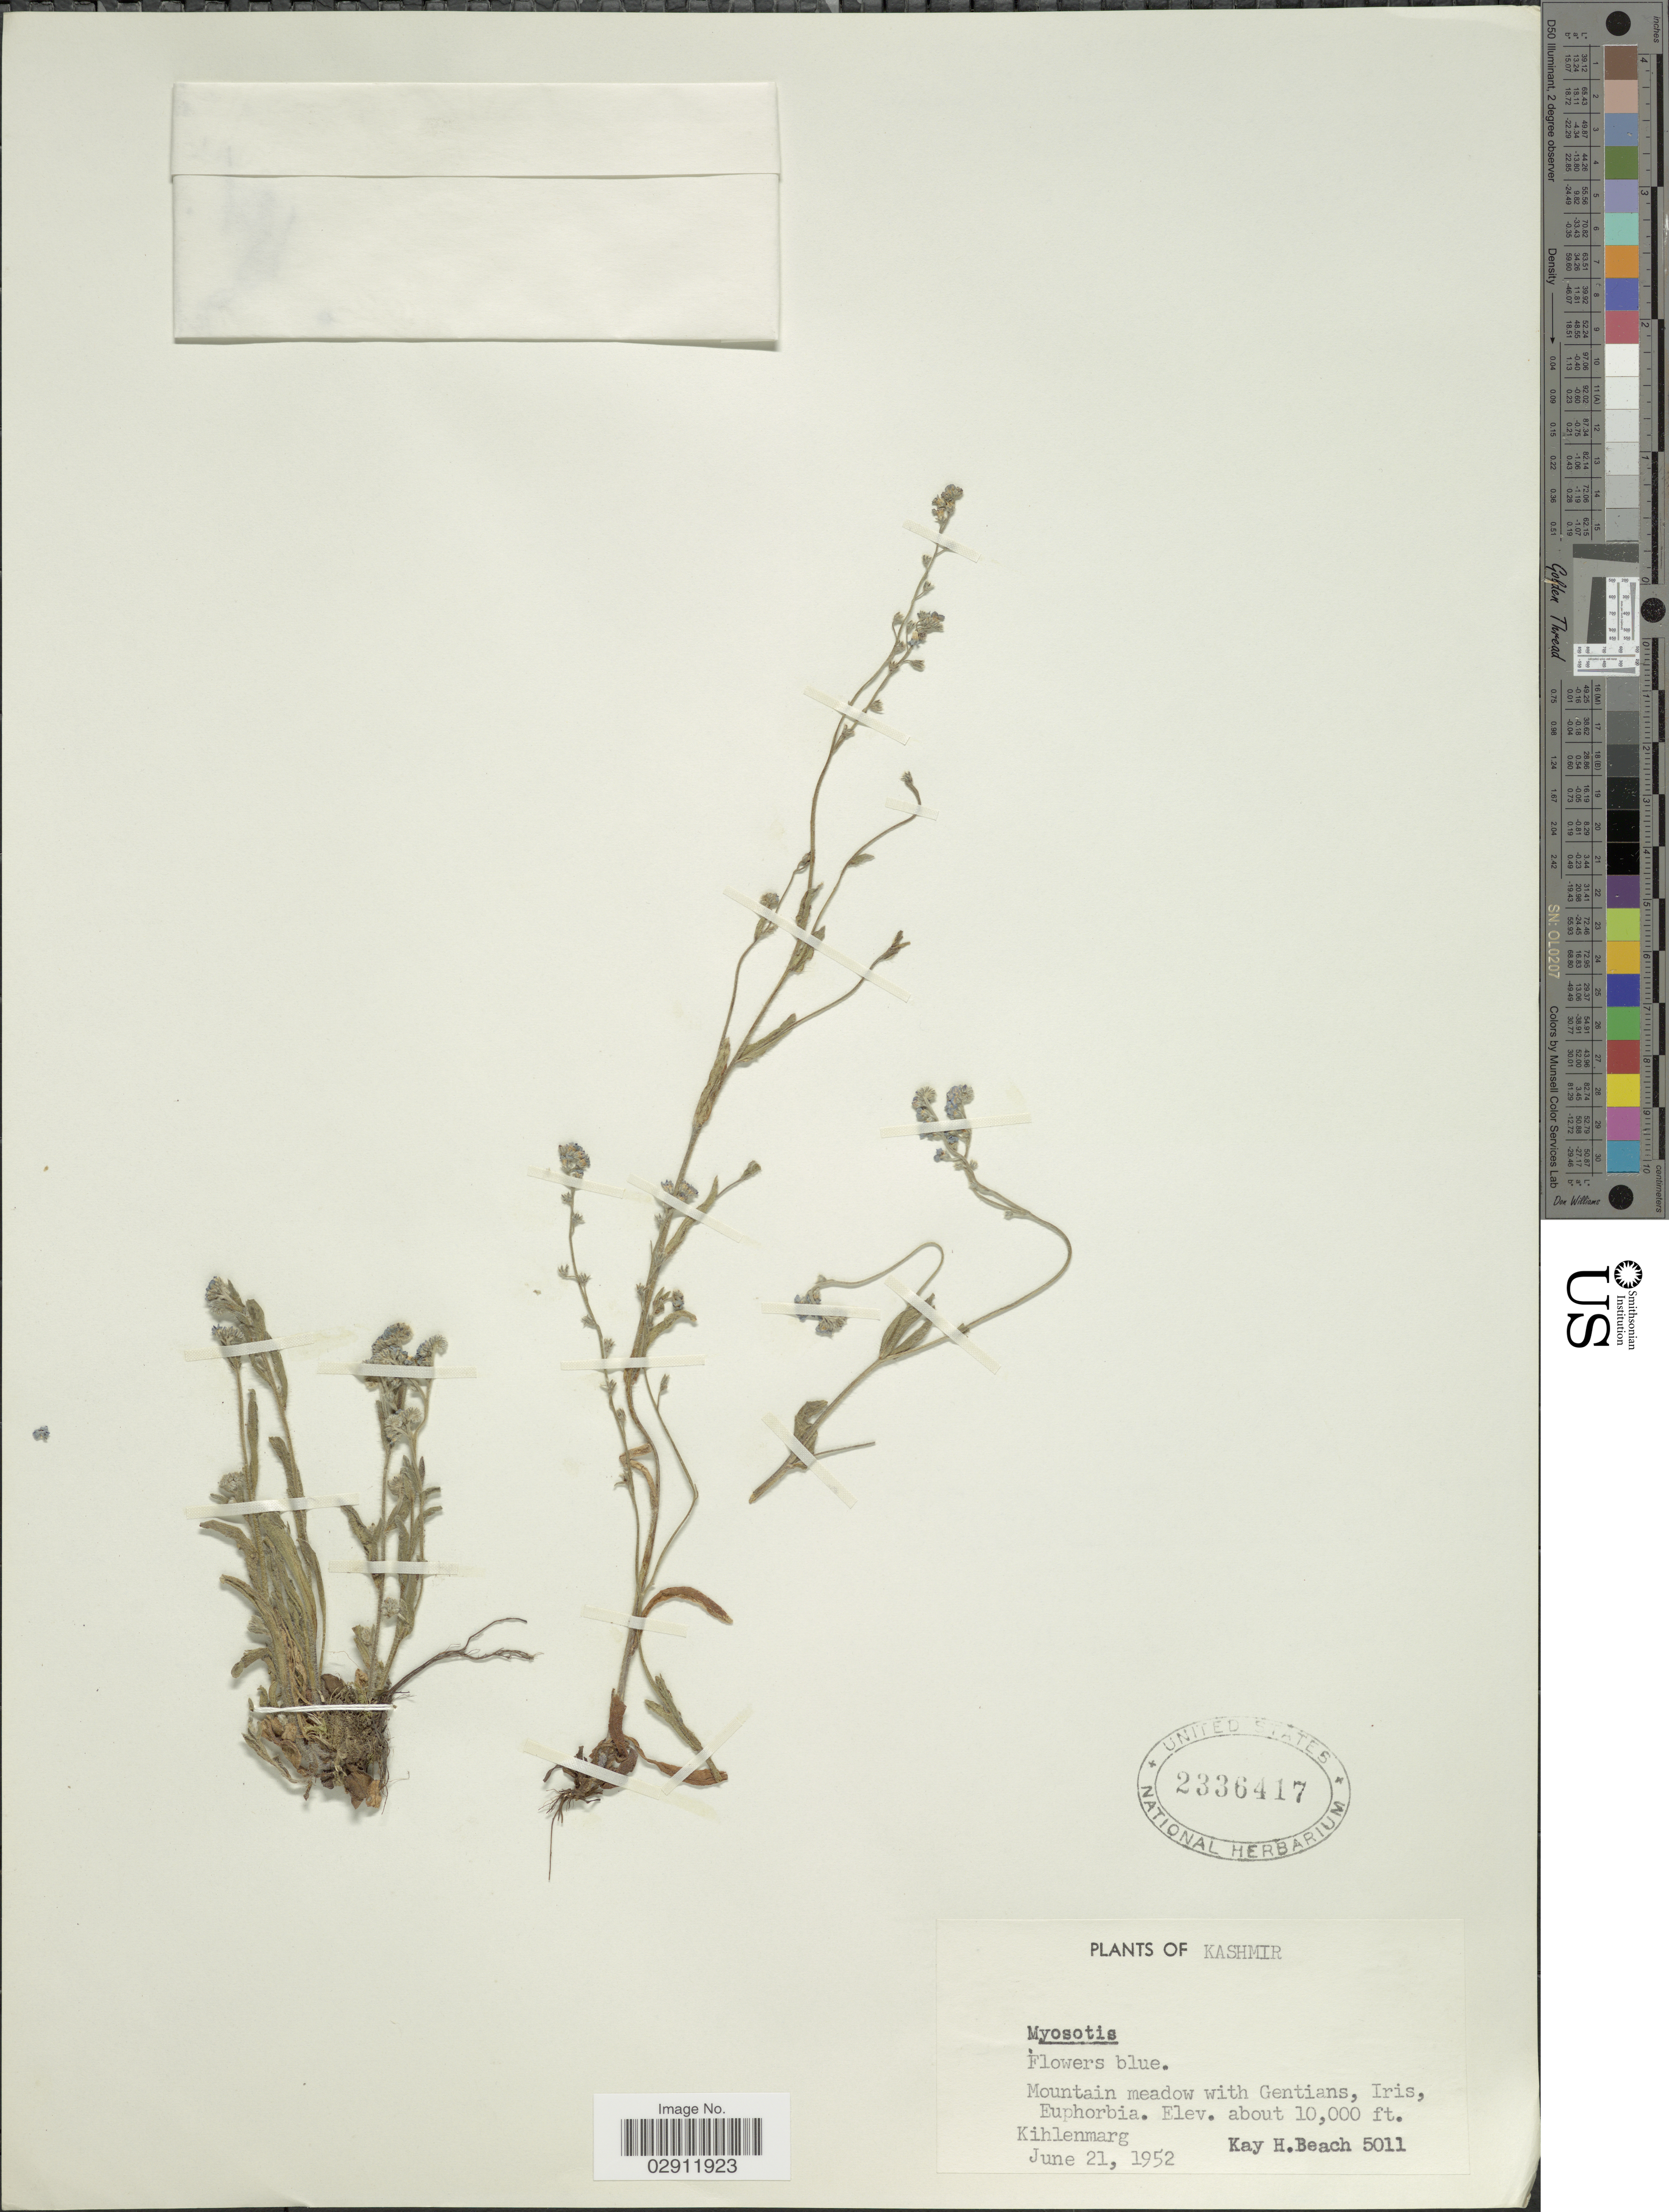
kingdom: Plantae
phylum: Tracheophyta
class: Magnoliopsida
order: Boraginales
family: Boraginaceae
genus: Myosotis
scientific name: Myosotis sp.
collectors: K. H. Beach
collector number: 5011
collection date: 1952-06-21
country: India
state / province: Jammu and Kashmir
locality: Kashmir. Mountain meadow. Kihlenmarg.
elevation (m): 3048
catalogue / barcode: US 2336417